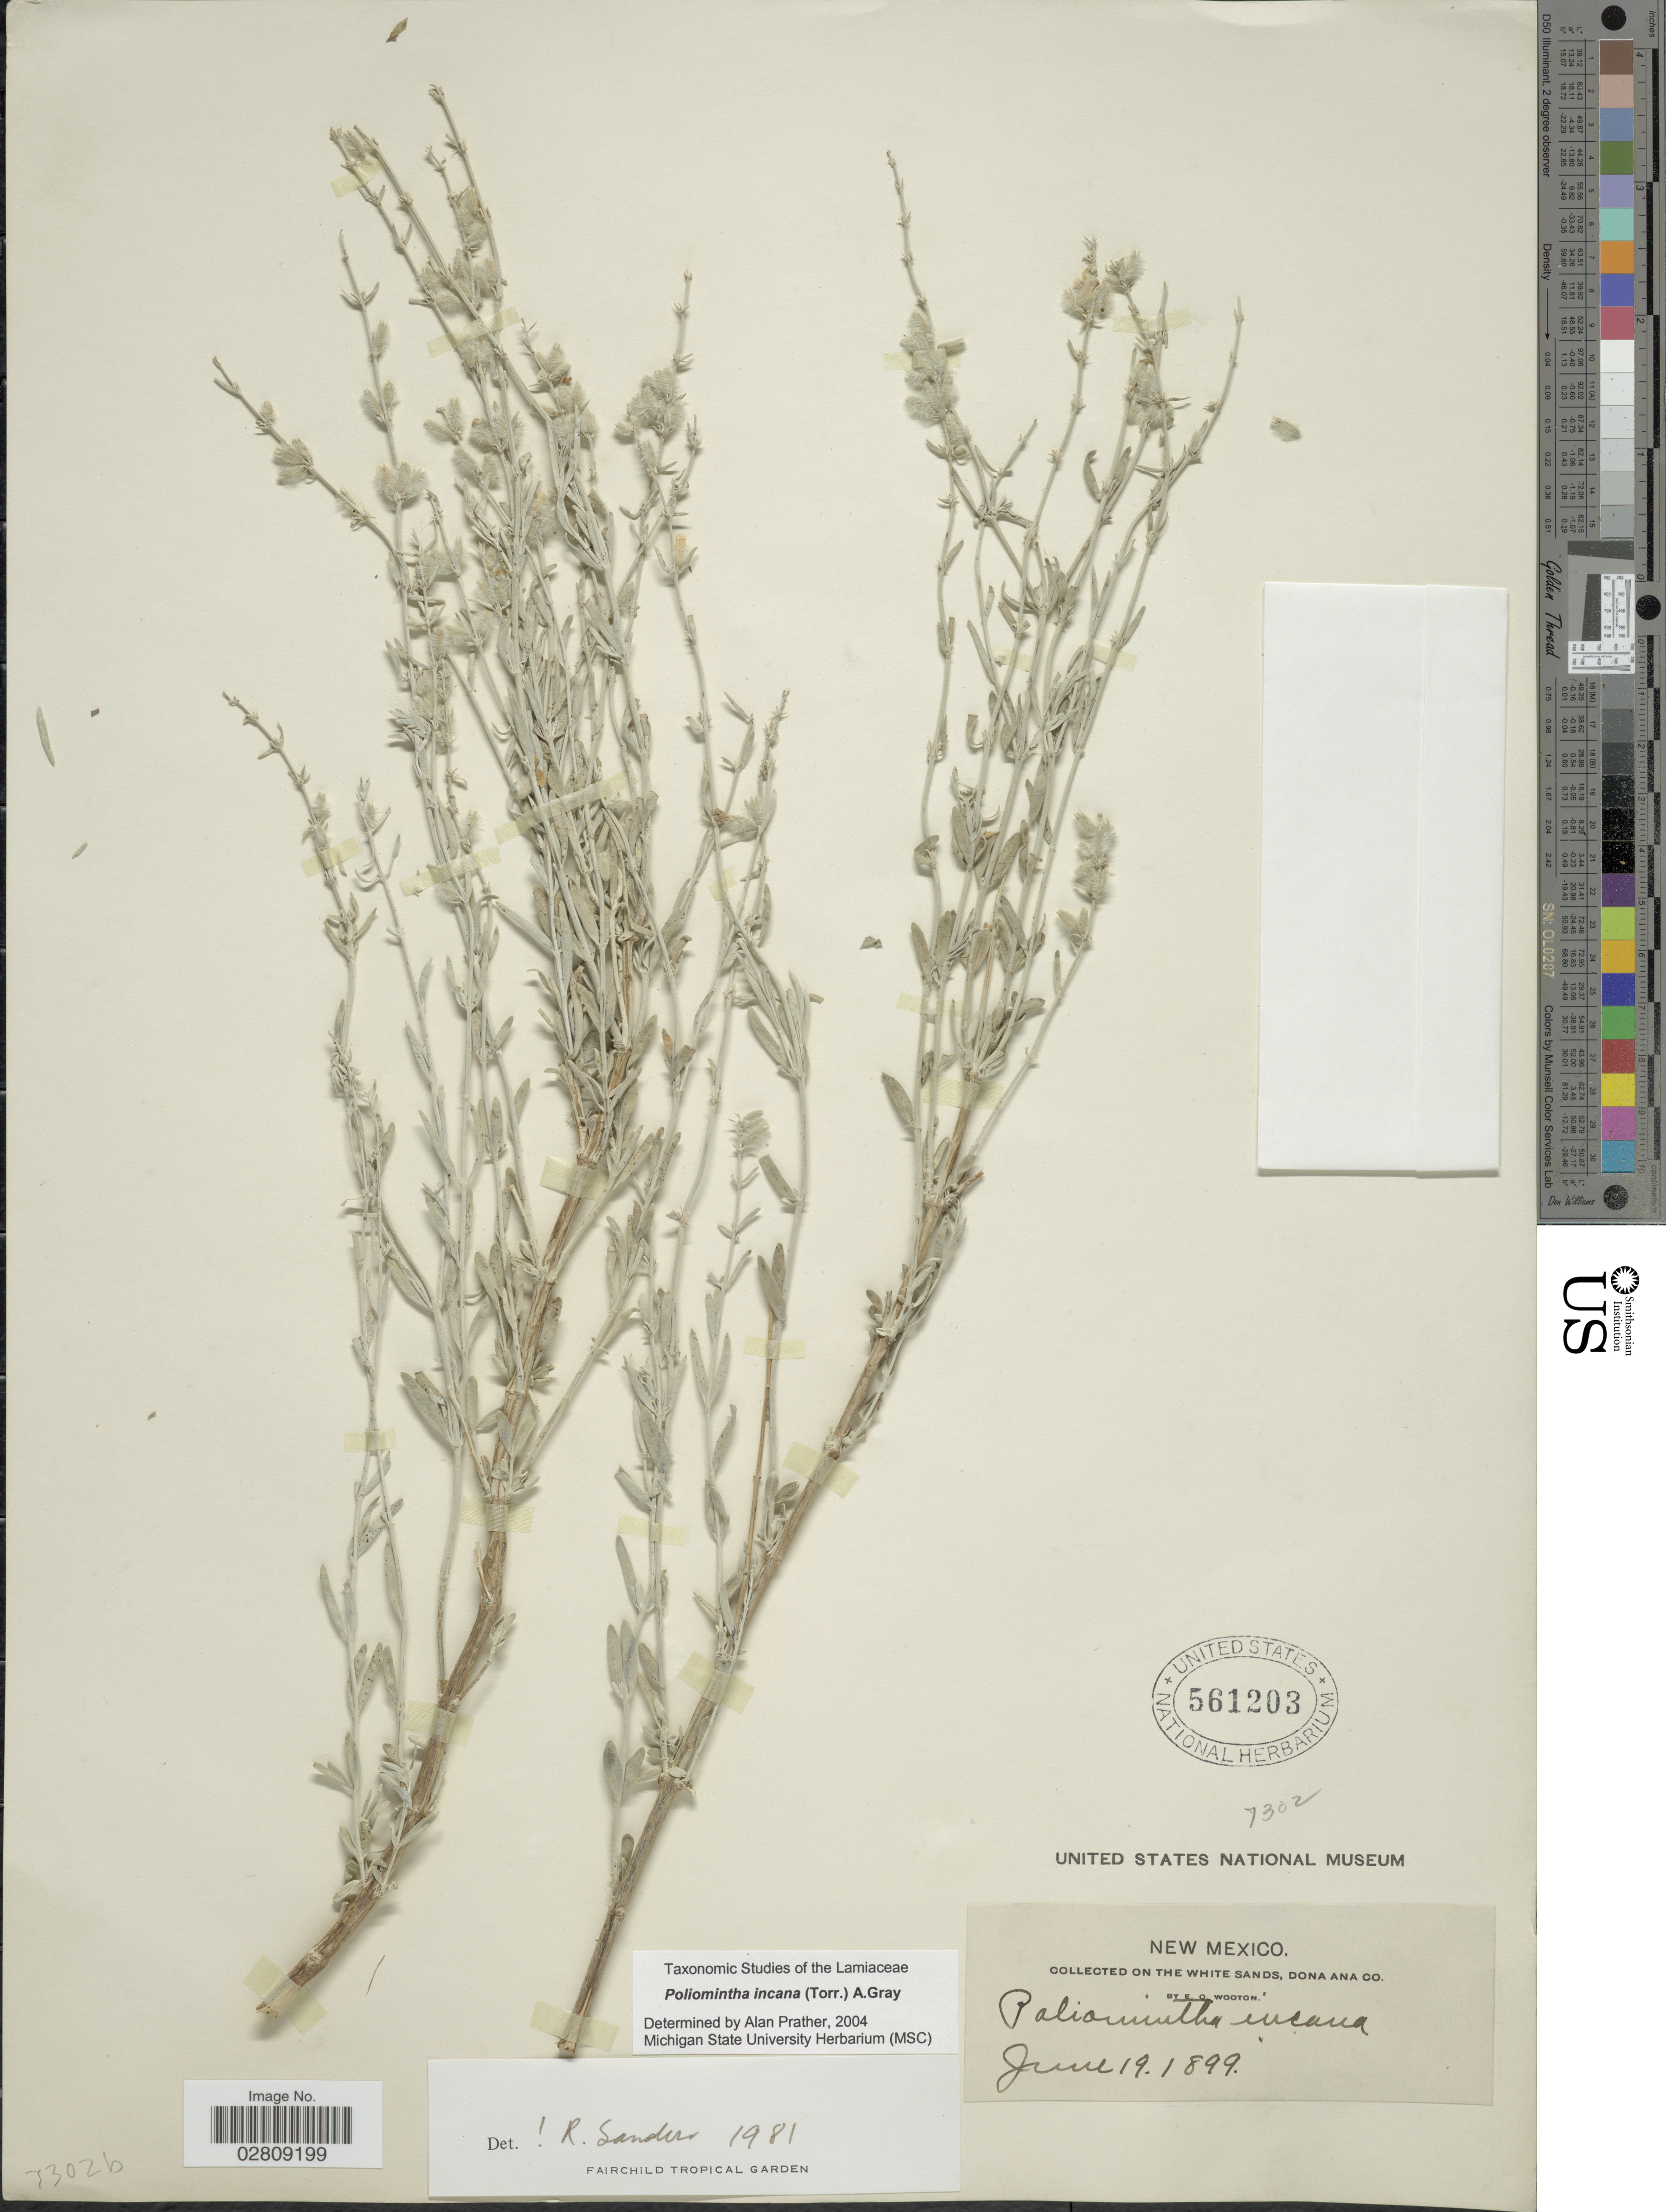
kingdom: Plantae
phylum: Tracheophyta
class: Magnoliopsida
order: Lamiales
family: Lamiaceae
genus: Poliomintha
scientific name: Poliomintha incana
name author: (Torr.) A. Gray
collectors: E. O. Wooton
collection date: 1899-06-19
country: United States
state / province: New Mexico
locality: On the White Sands, Dona Ana Co.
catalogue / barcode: US 561203